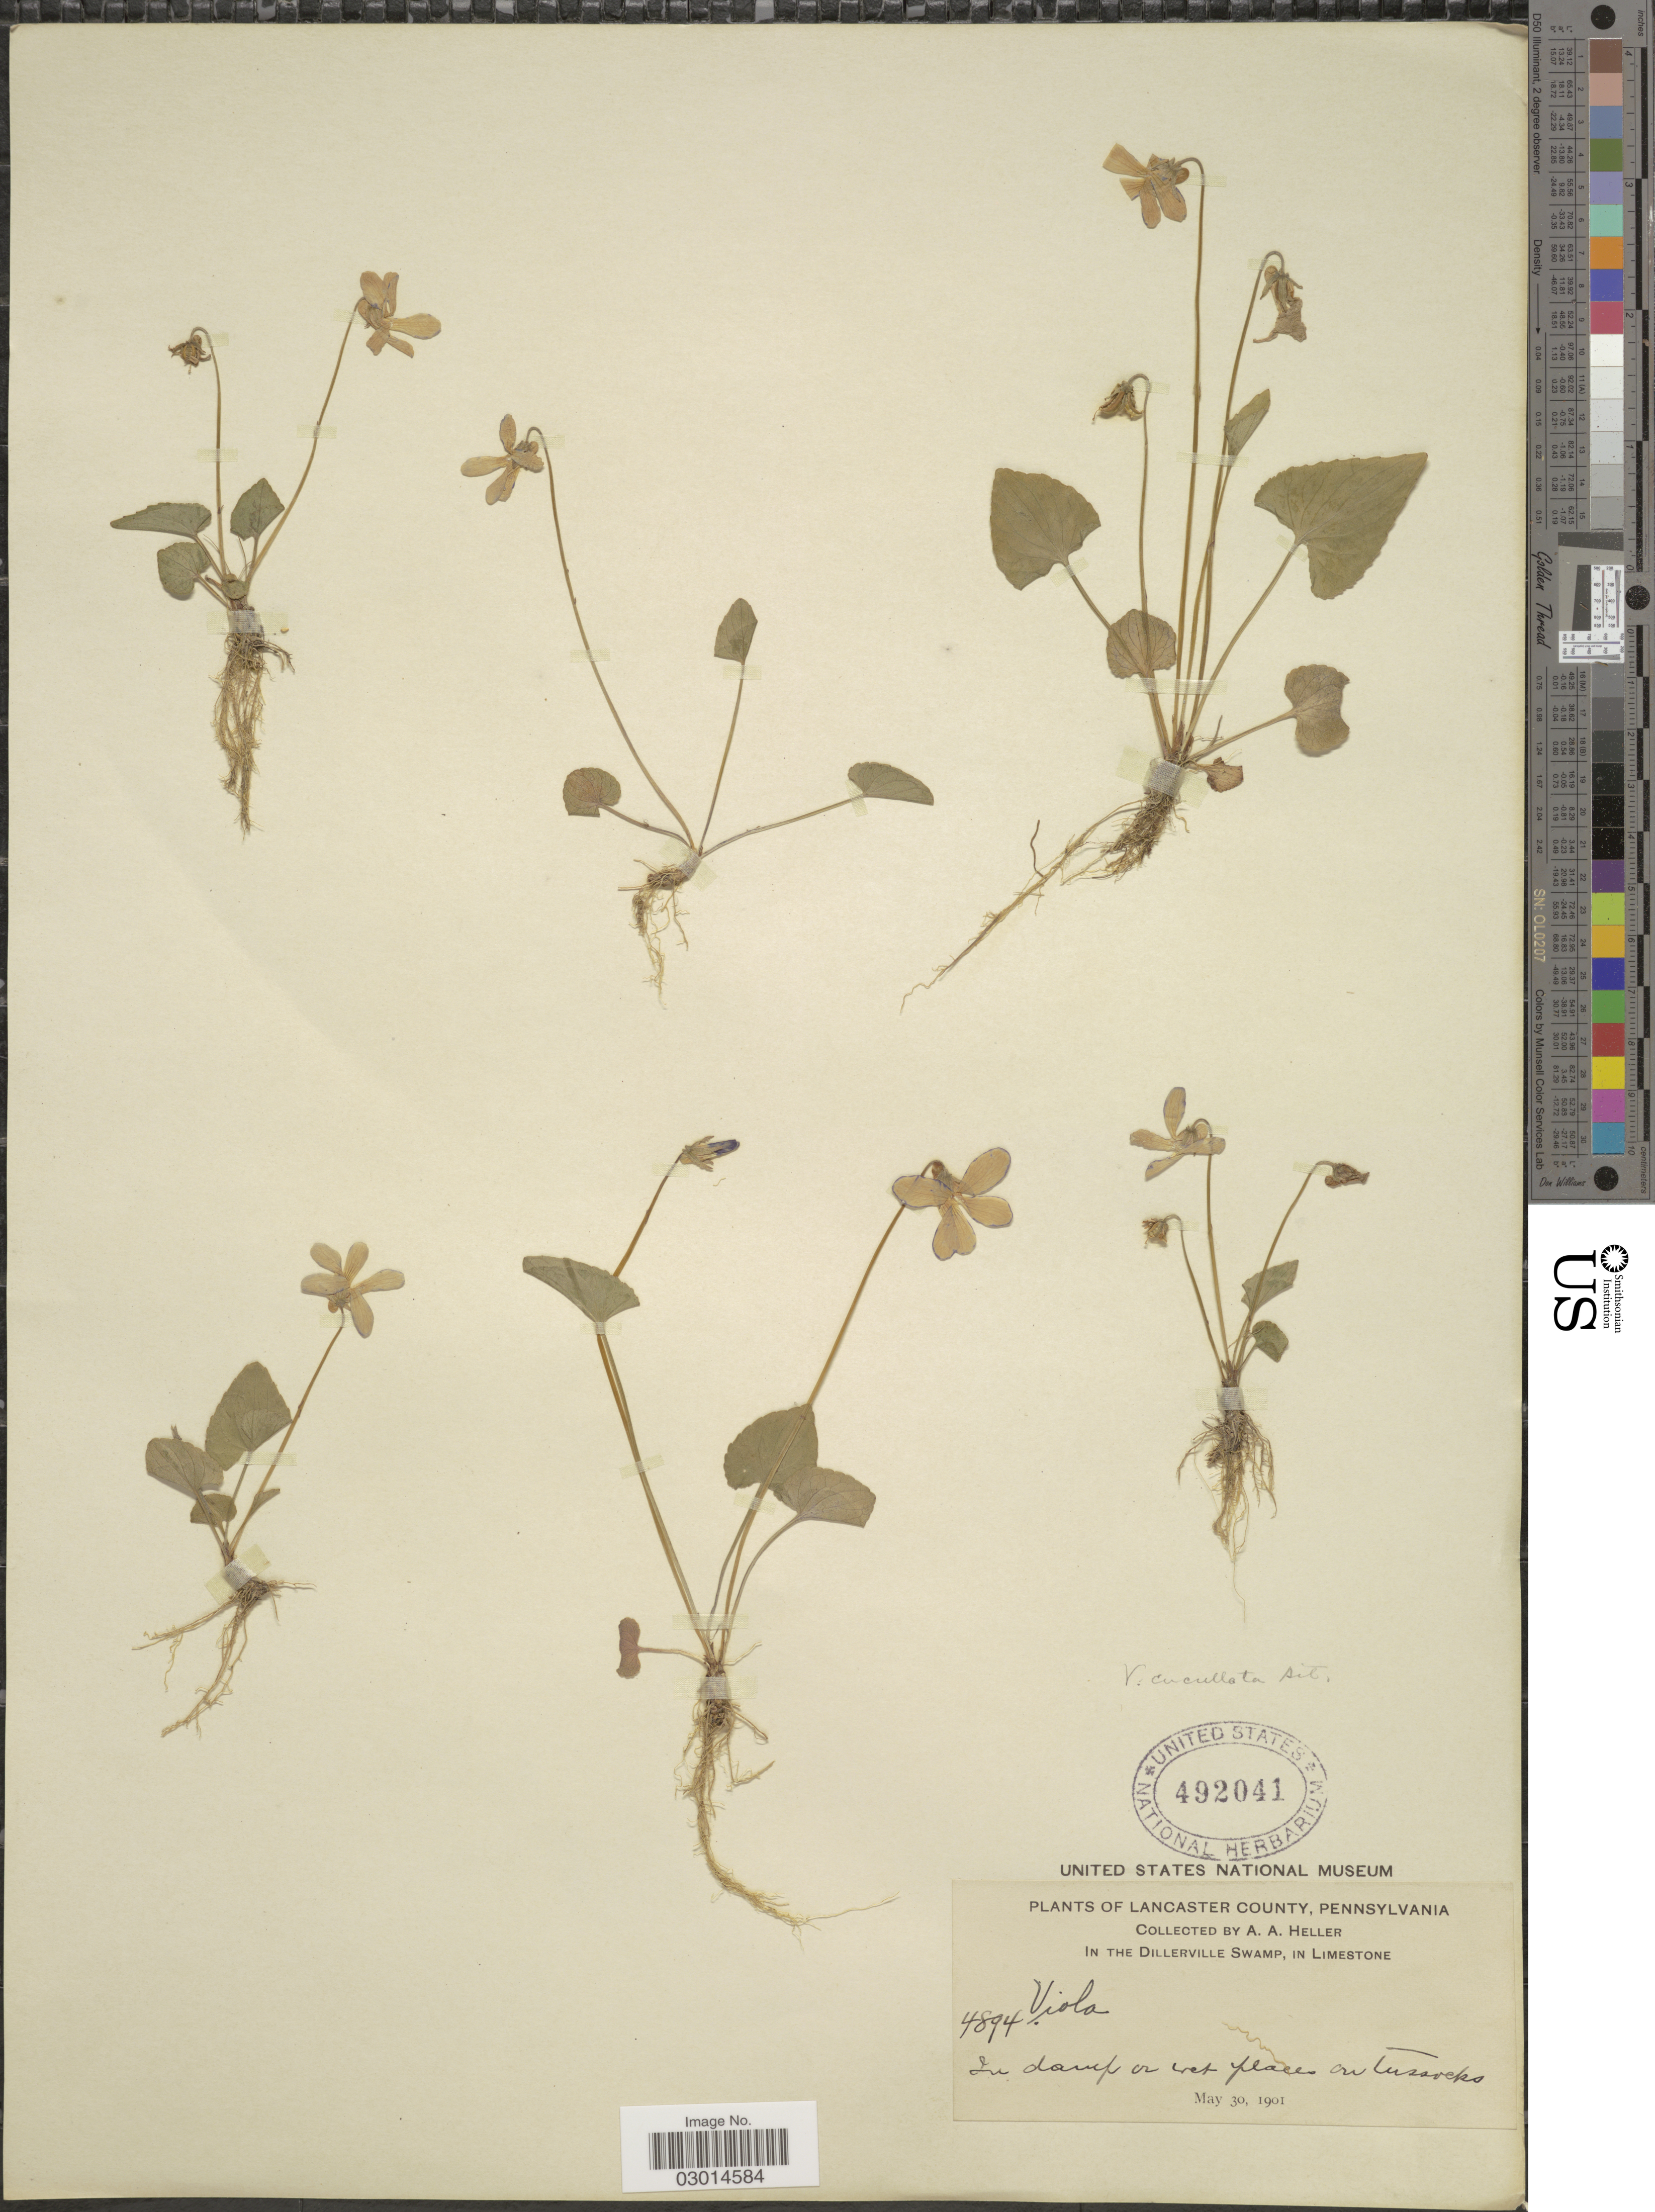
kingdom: Plantae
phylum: Tracheophyta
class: Magnoliopsida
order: Malpighiales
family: Violaceae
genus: Viola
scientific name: Viola cucullata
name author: Aiton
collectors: A. A. Heller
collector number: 4894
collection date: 1901-05-30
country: United States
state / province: Pennsylvania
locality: Lancaster County, in the Dillerville Swamp, in limestone.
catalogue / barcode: US 492041